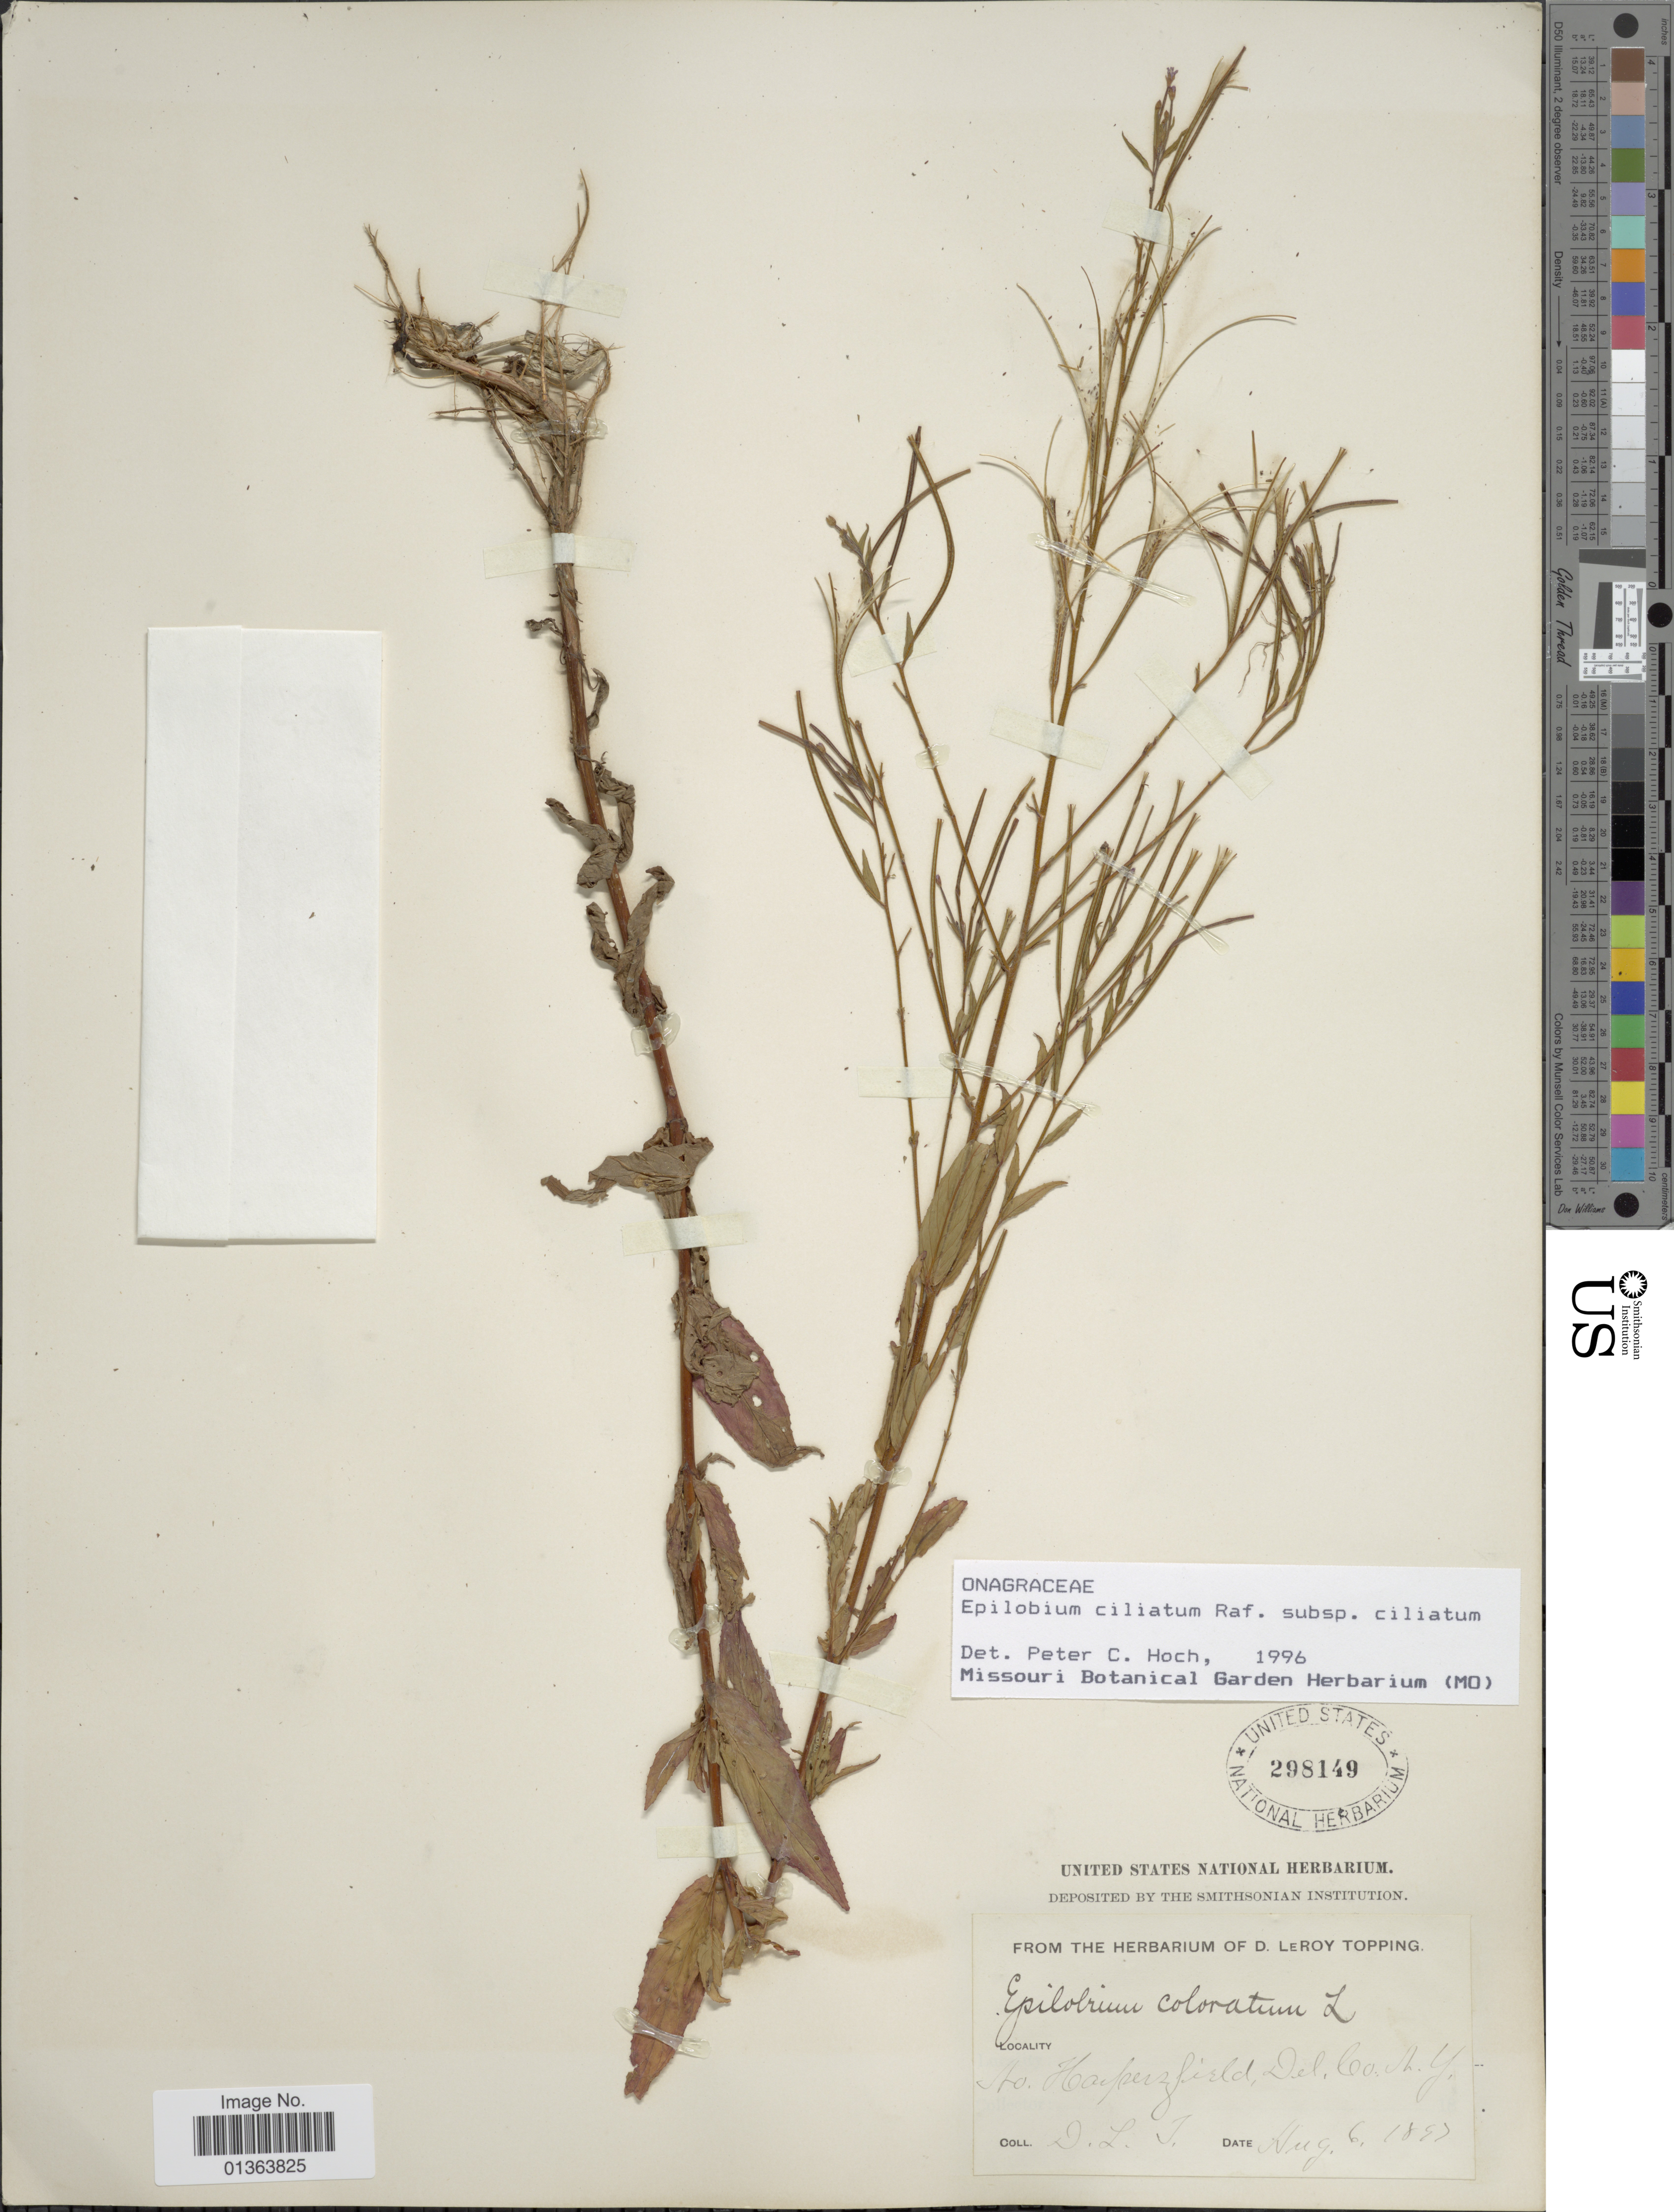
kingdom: Plantae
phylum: Tracheophyta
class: Magnoliopsida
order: Myrtales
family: Onagraceae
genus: Epilobium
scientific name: Epilobium ciliatum subsp. ciliatum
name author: Raf.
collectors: D. L. Topping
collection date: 1897-08-06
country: United States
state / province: New York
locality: No. Harpersfield, Del. Co.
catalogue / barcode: US 298149